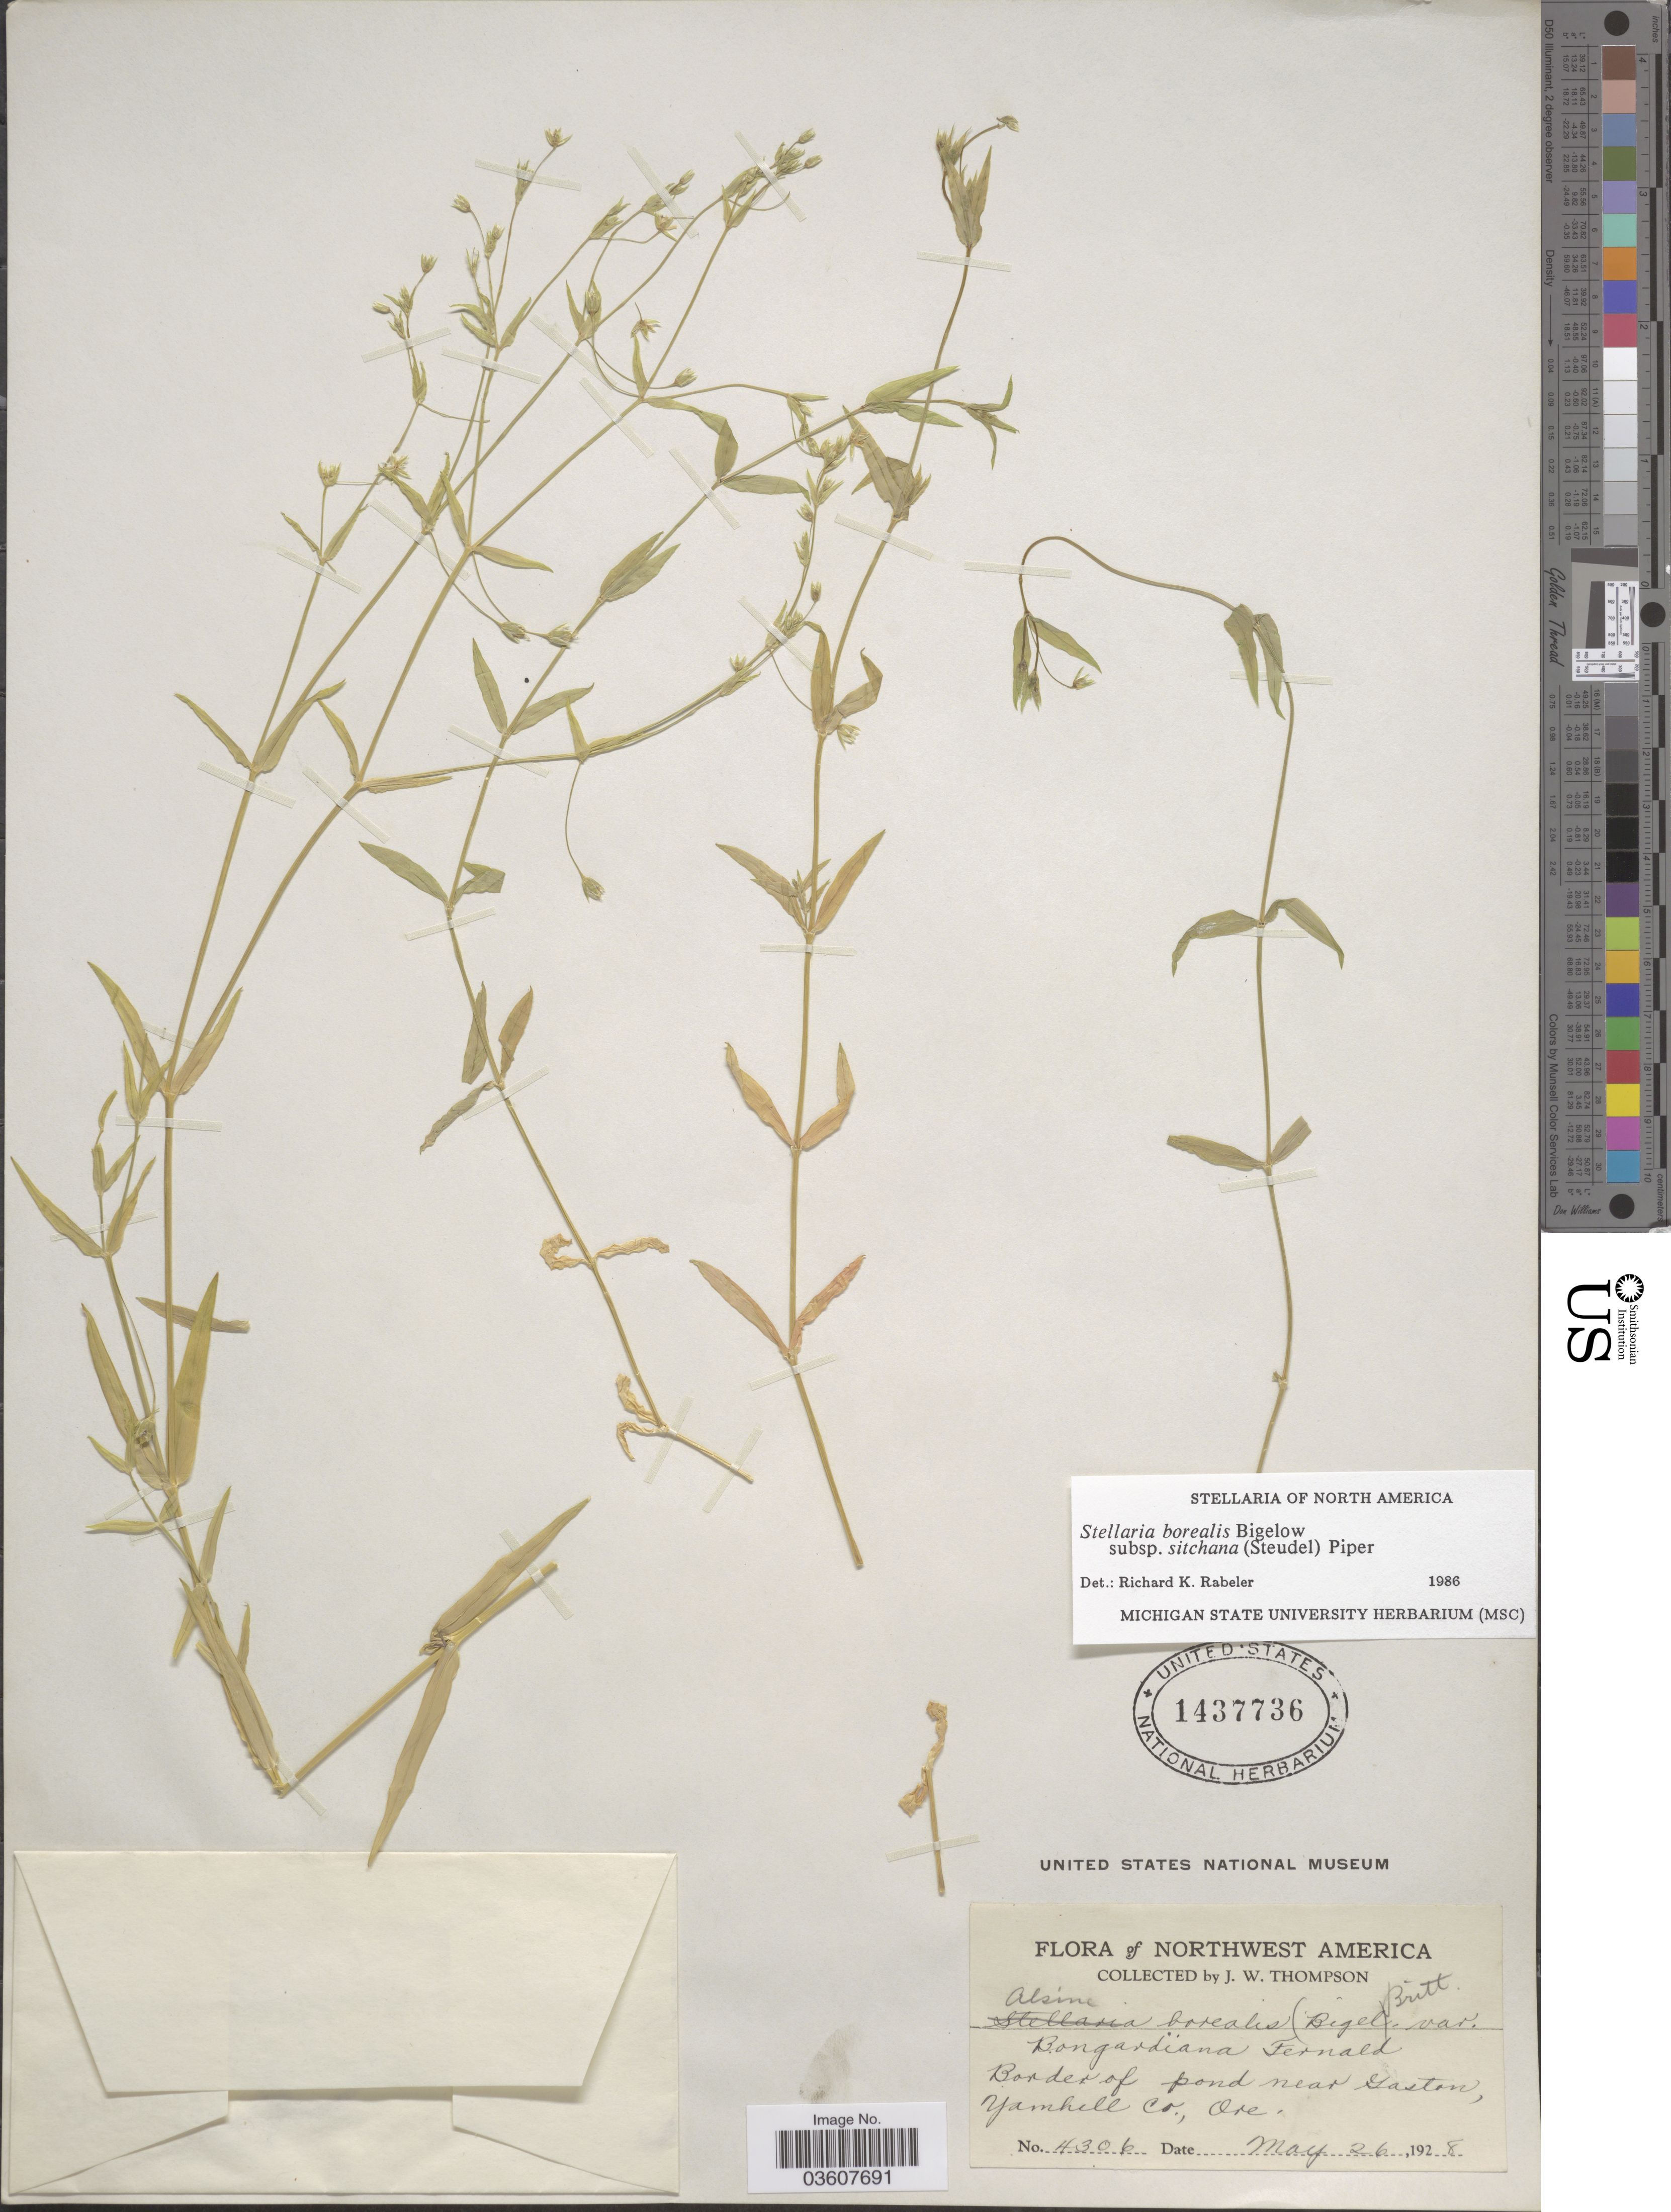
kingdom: Plantae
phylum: Tracheophyta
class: Magnoliopsida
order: Caryophyllales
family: Caryophyllaceae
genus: Stellaria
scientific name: Stellaria borealis subsp. sitchana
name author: (Steud.) Piper & Beattie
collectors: J. Thompson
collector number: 4306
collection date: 1928-05-26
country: United States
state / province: Oregon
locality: Border of pond near Gaston, Yamhell Co.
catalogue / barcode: US 1437736